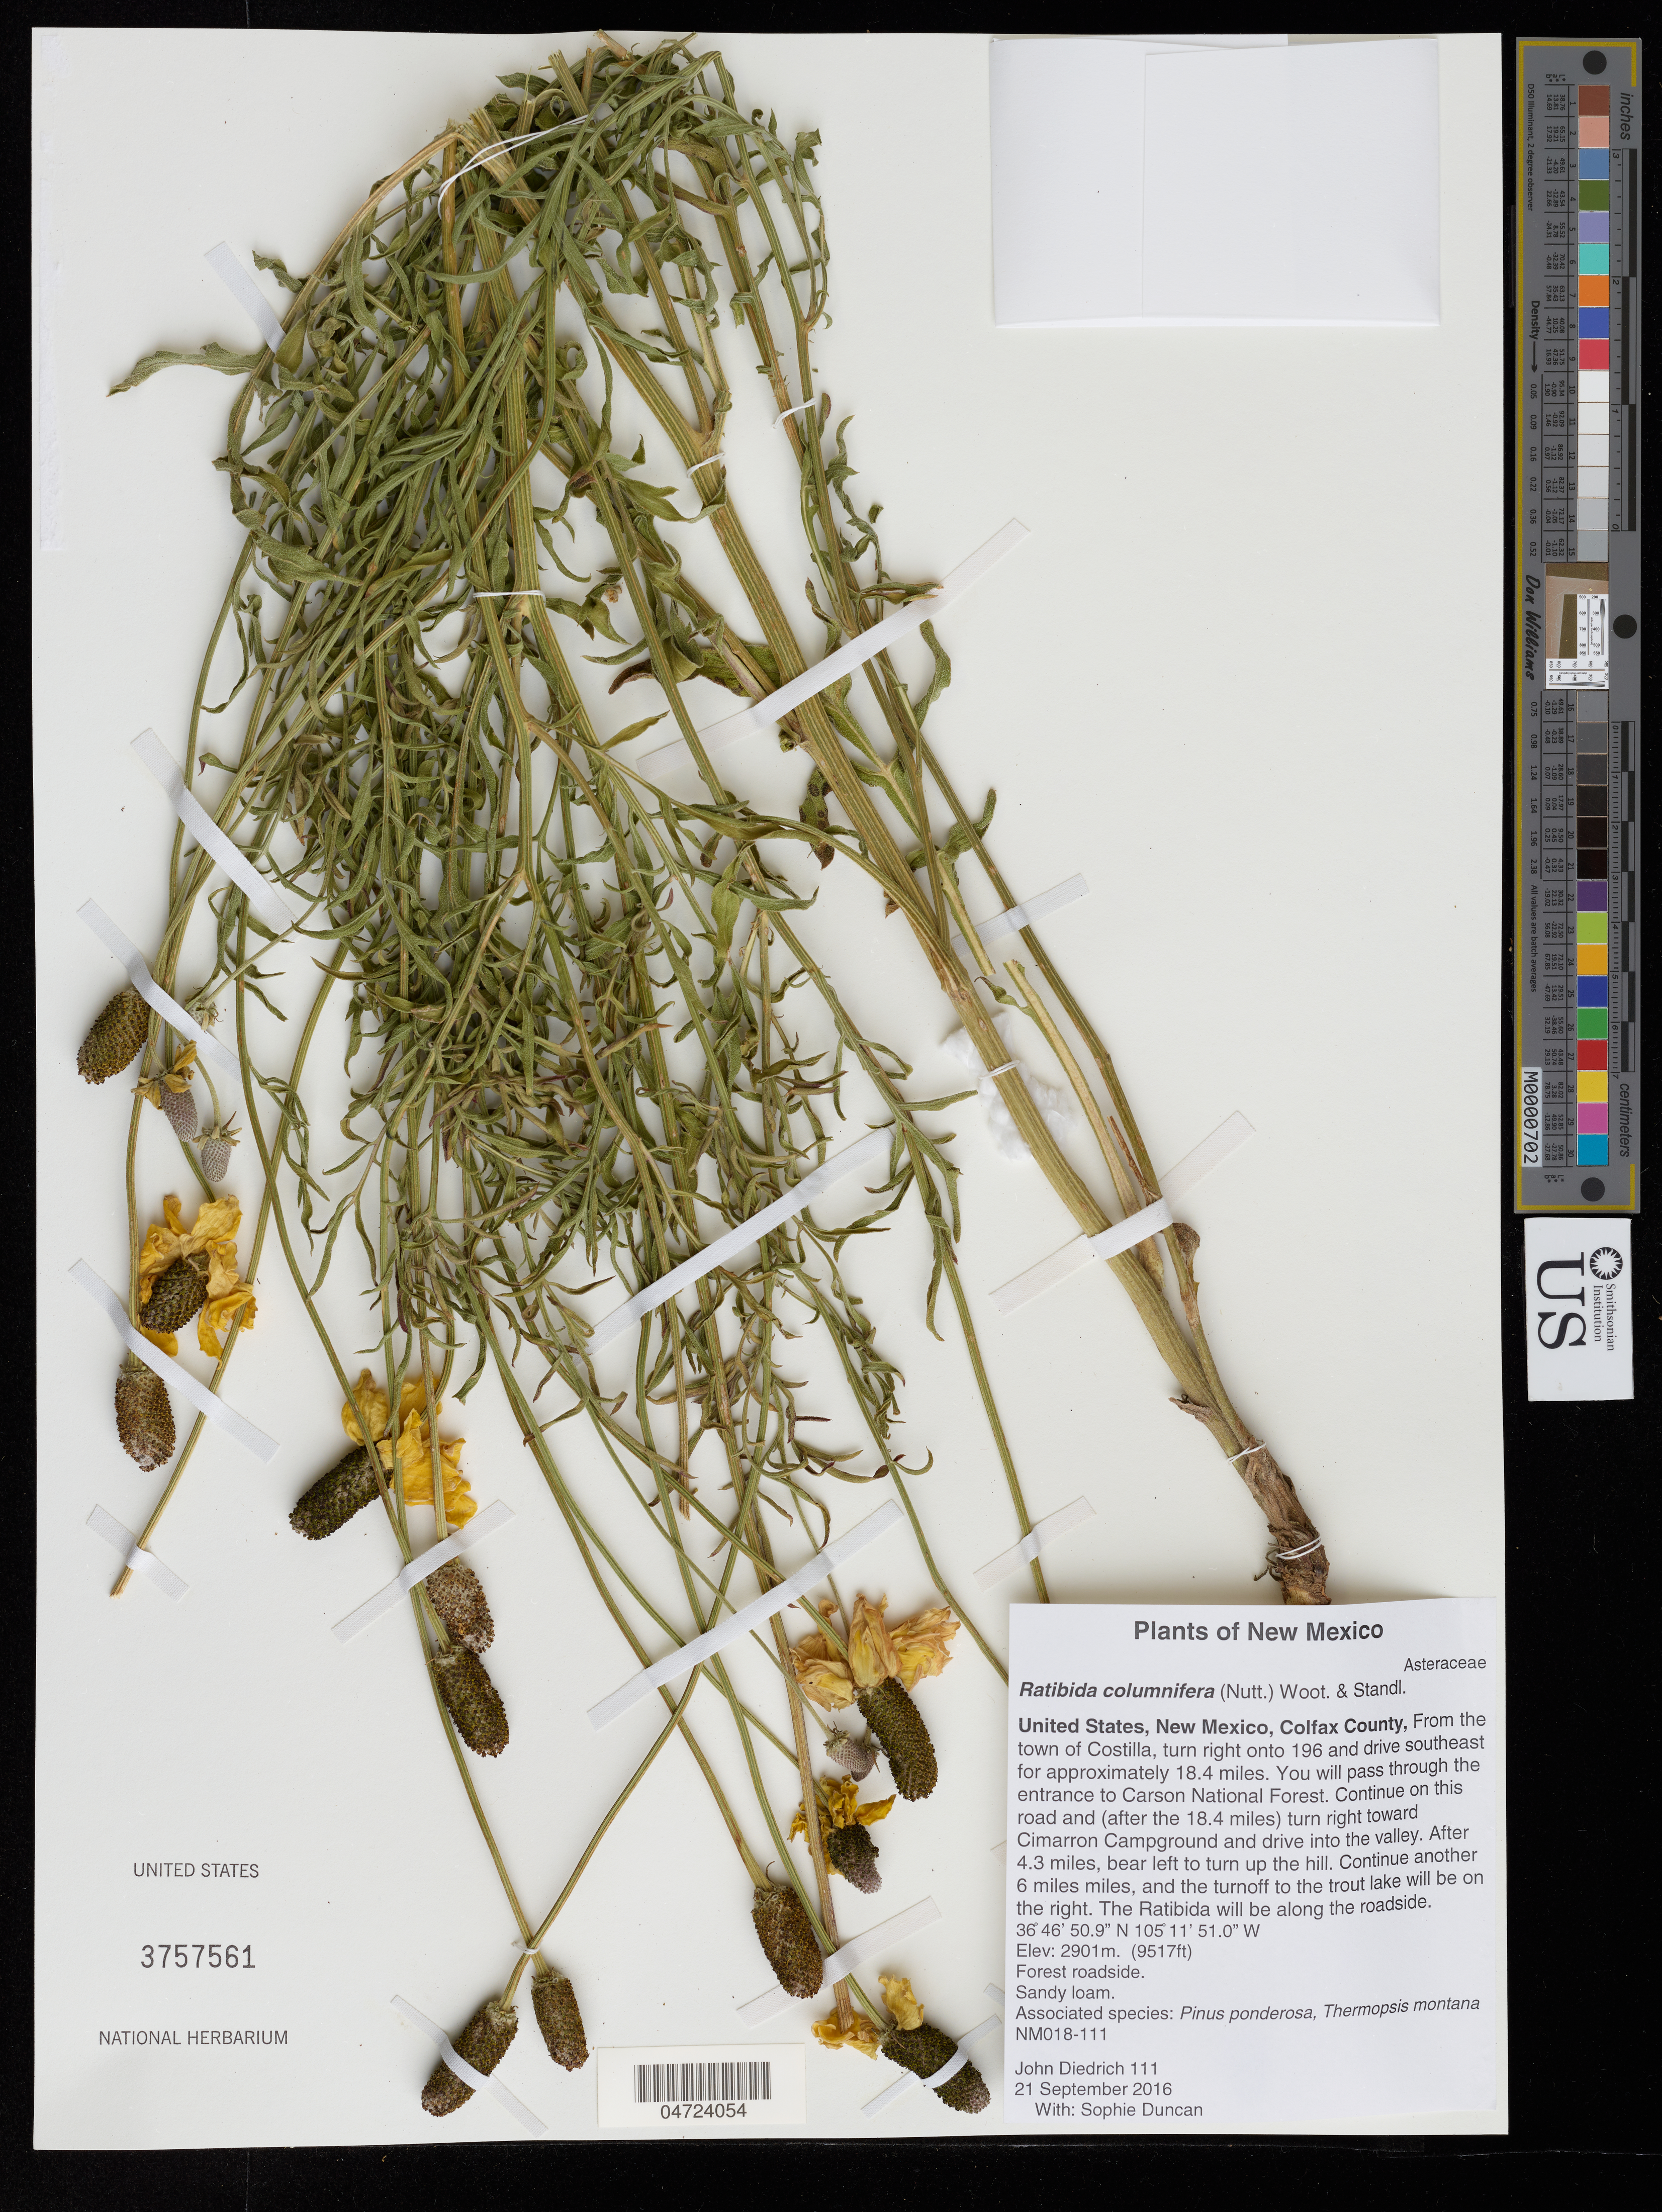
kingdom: Plantae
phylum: Tracheophyta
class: Magnoliopsida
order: Asterales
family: Asteraceae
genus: Ratibida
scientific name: Ratibida columnifera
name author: (Nutt.) Wooton & Standl.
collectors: J. Diedrich & S. Duncan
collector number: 111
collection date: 2016-09-21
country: United States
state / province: New Mexico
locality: Colfax County, From the town of Costilla, turn right onto 196 and drive southeast for approximately 18.4 miles. You will pass through the entrance to Carson National Forest. Continue on this road and (after the 18.4 miles) turn right toward Cimarron Campground and drive into the valley. After 4.3 miles, bear left to turn up the hill. Continue another 6 miles miles, and the turnoff to the trout lake will be on the right. The Ratibida will be along the roadside.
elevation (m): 2901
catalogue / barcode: US 3757561